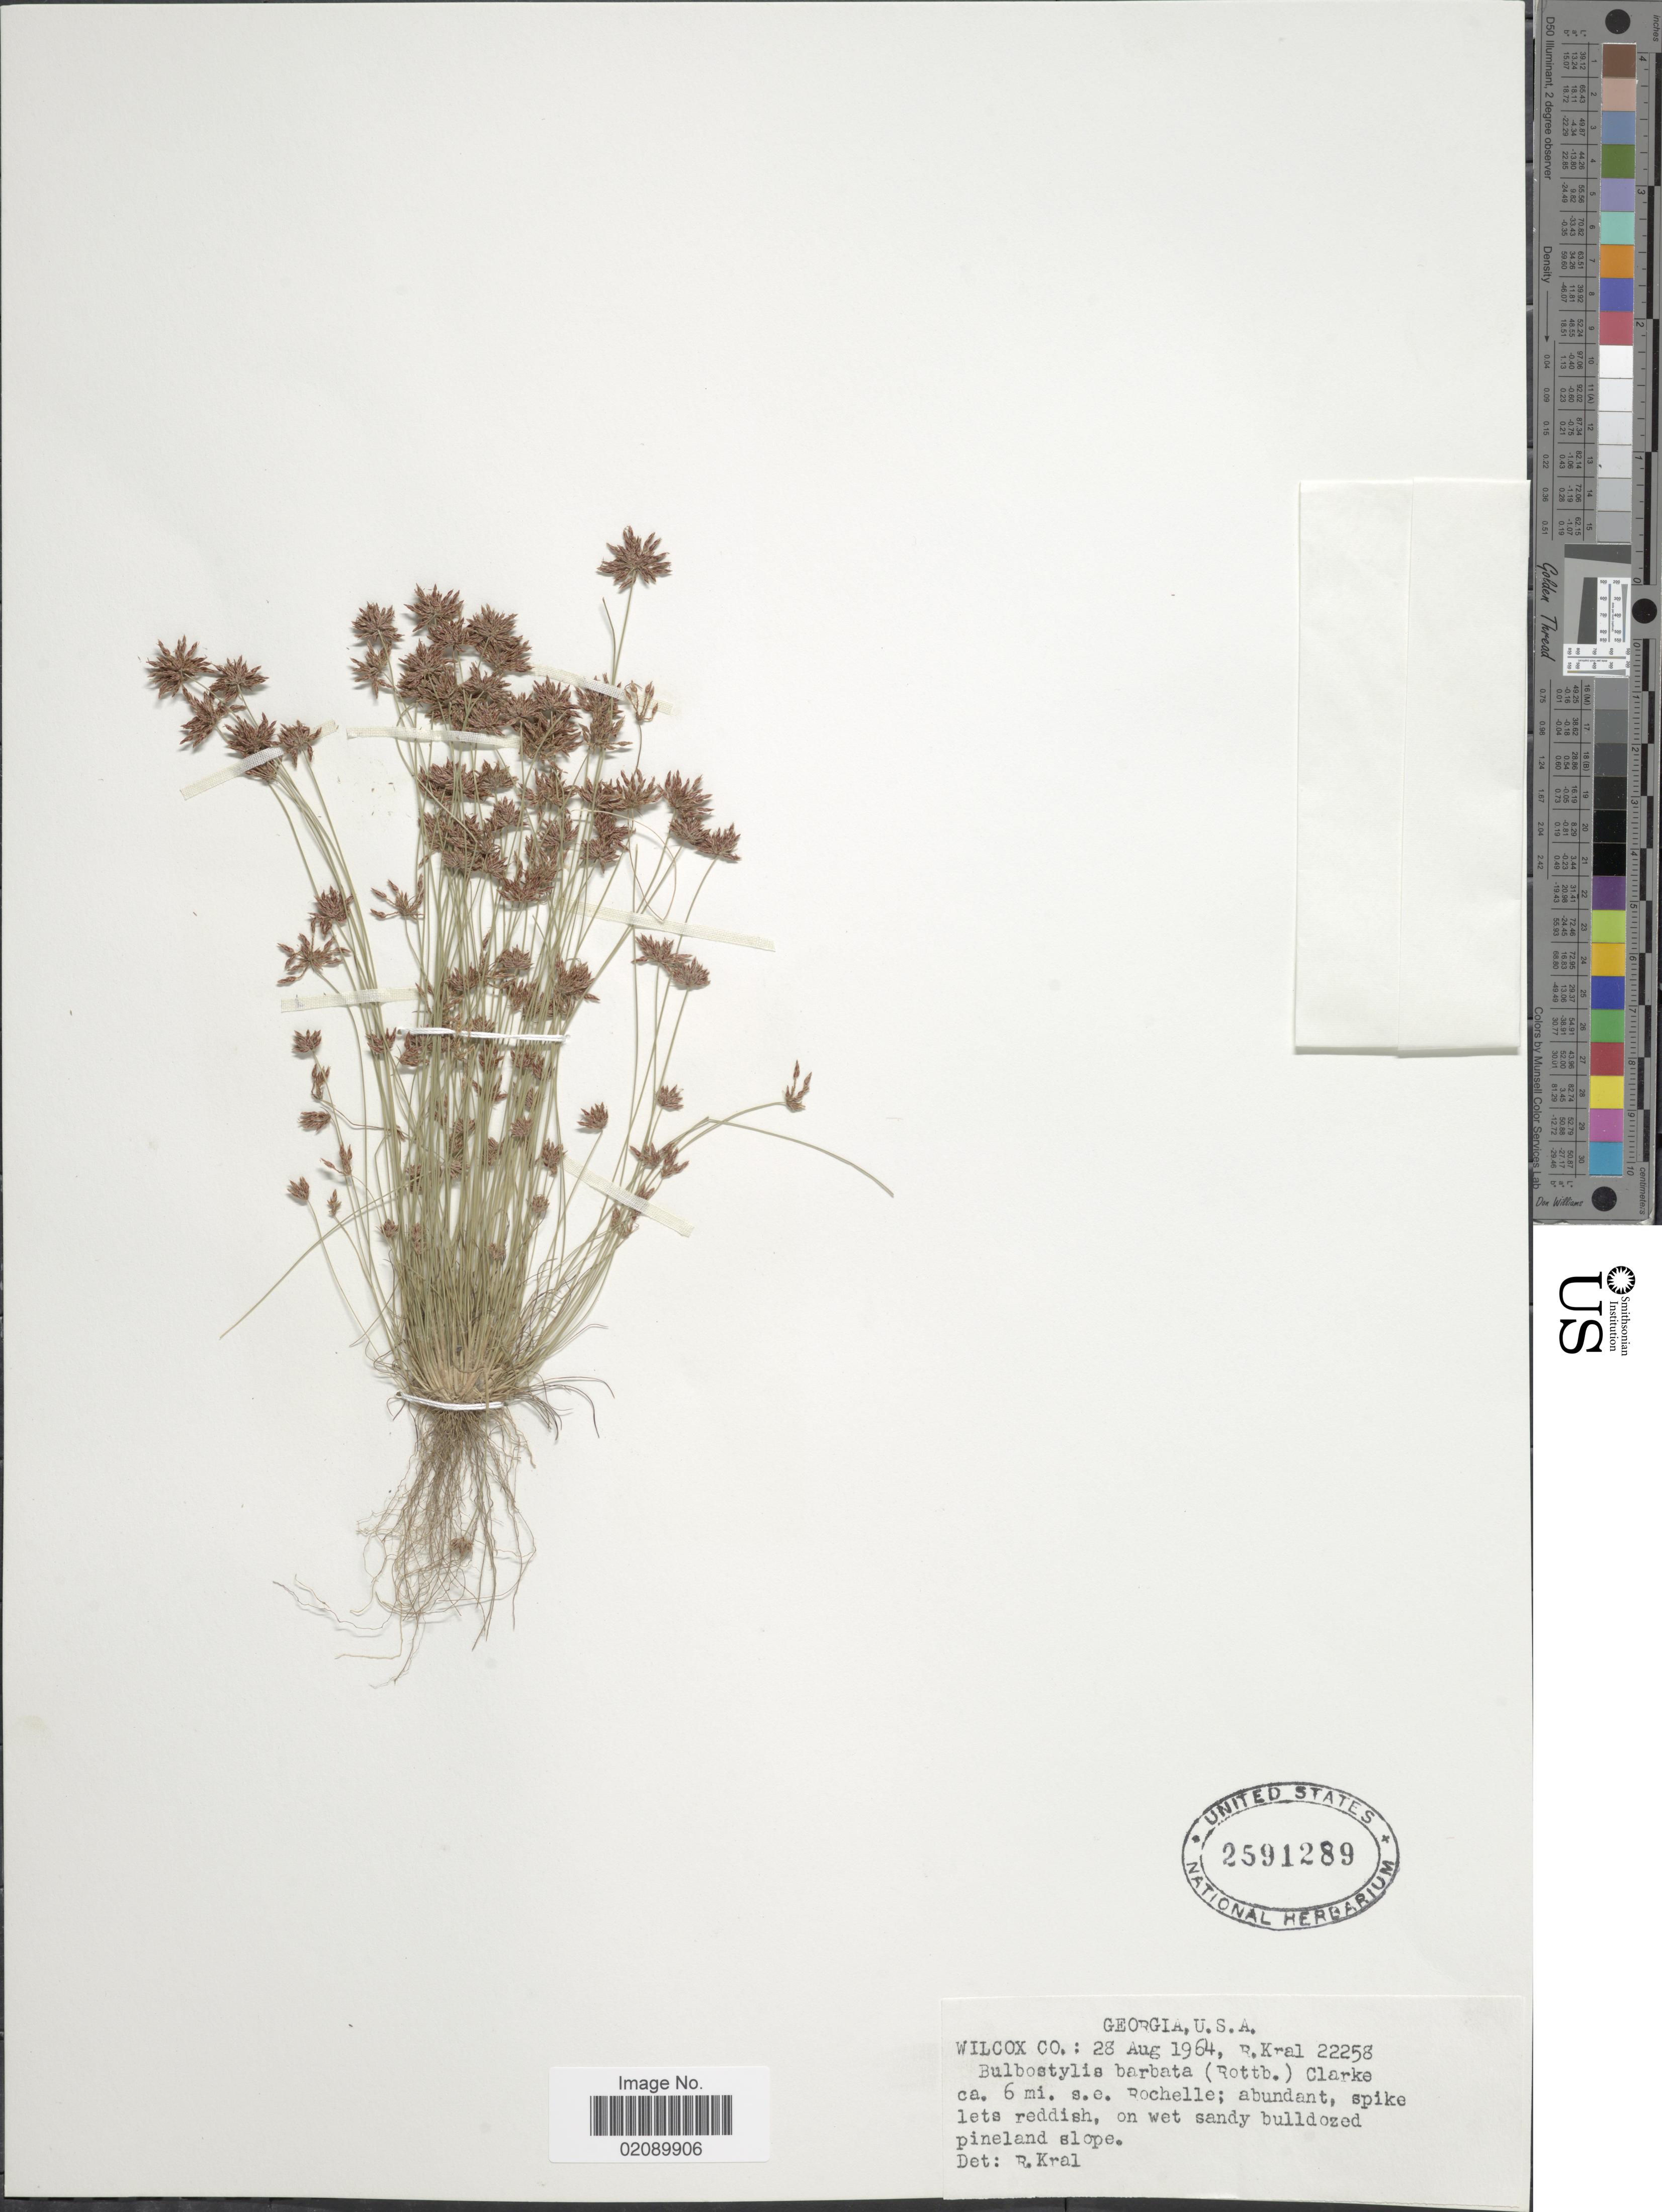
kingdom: Plantae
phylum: Tracheophyta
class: Liliopsida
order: Poales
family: Cyperaceae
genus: Bulbostylis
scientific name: Bulbostylis barbata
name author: (Rottb.) C.B. Clarke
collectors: R. Kral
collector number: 22258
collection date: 1964-08-28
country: United States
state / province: Georgia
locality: Wilcox Co. Ca. 6 mi. s.e. Rochelle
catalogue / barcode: US 2591289